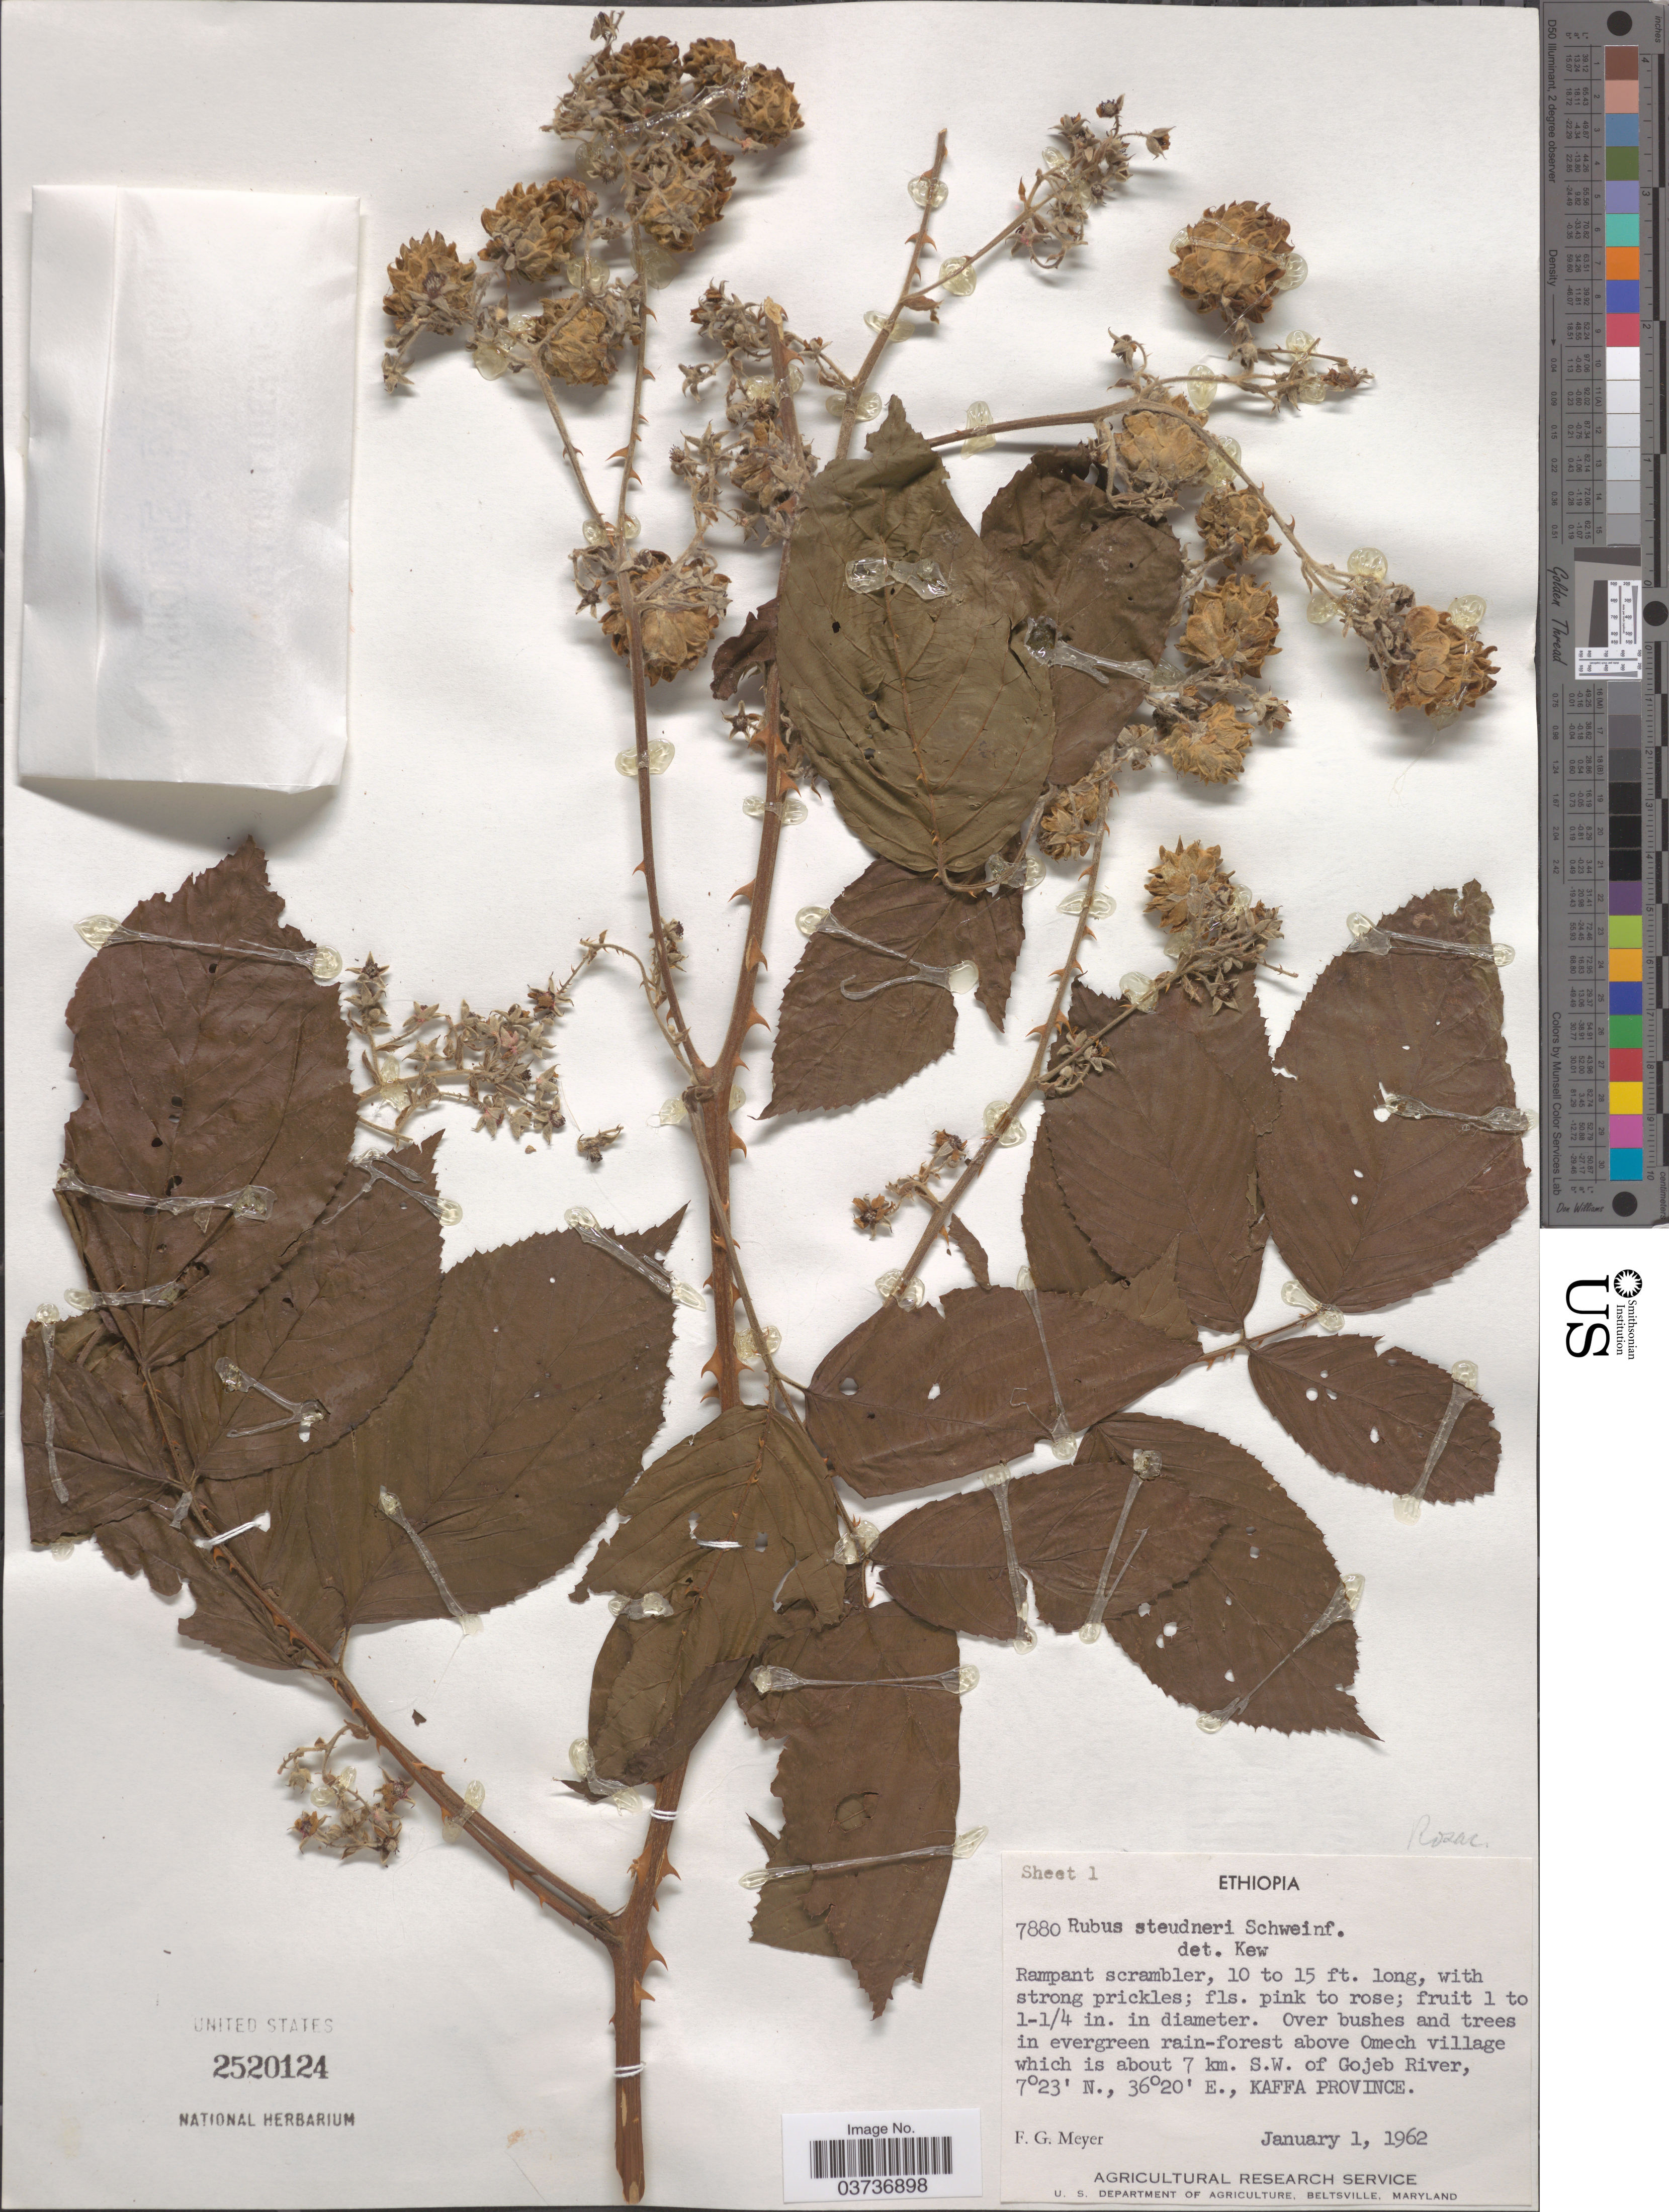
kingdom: Plantae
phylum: Tracheophyta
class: Magnoliopsida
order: Rosales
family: Rosaceae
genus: Rubus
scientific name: Rubus steudneri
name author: Schweinf.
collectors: F. G. Meyer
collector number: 7880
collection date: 1962-01-01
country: Ethiopia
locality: Above Omech village which is about 7 km. S. W. of Gojeb River, Kaffa Province.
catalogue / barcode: US 2520124